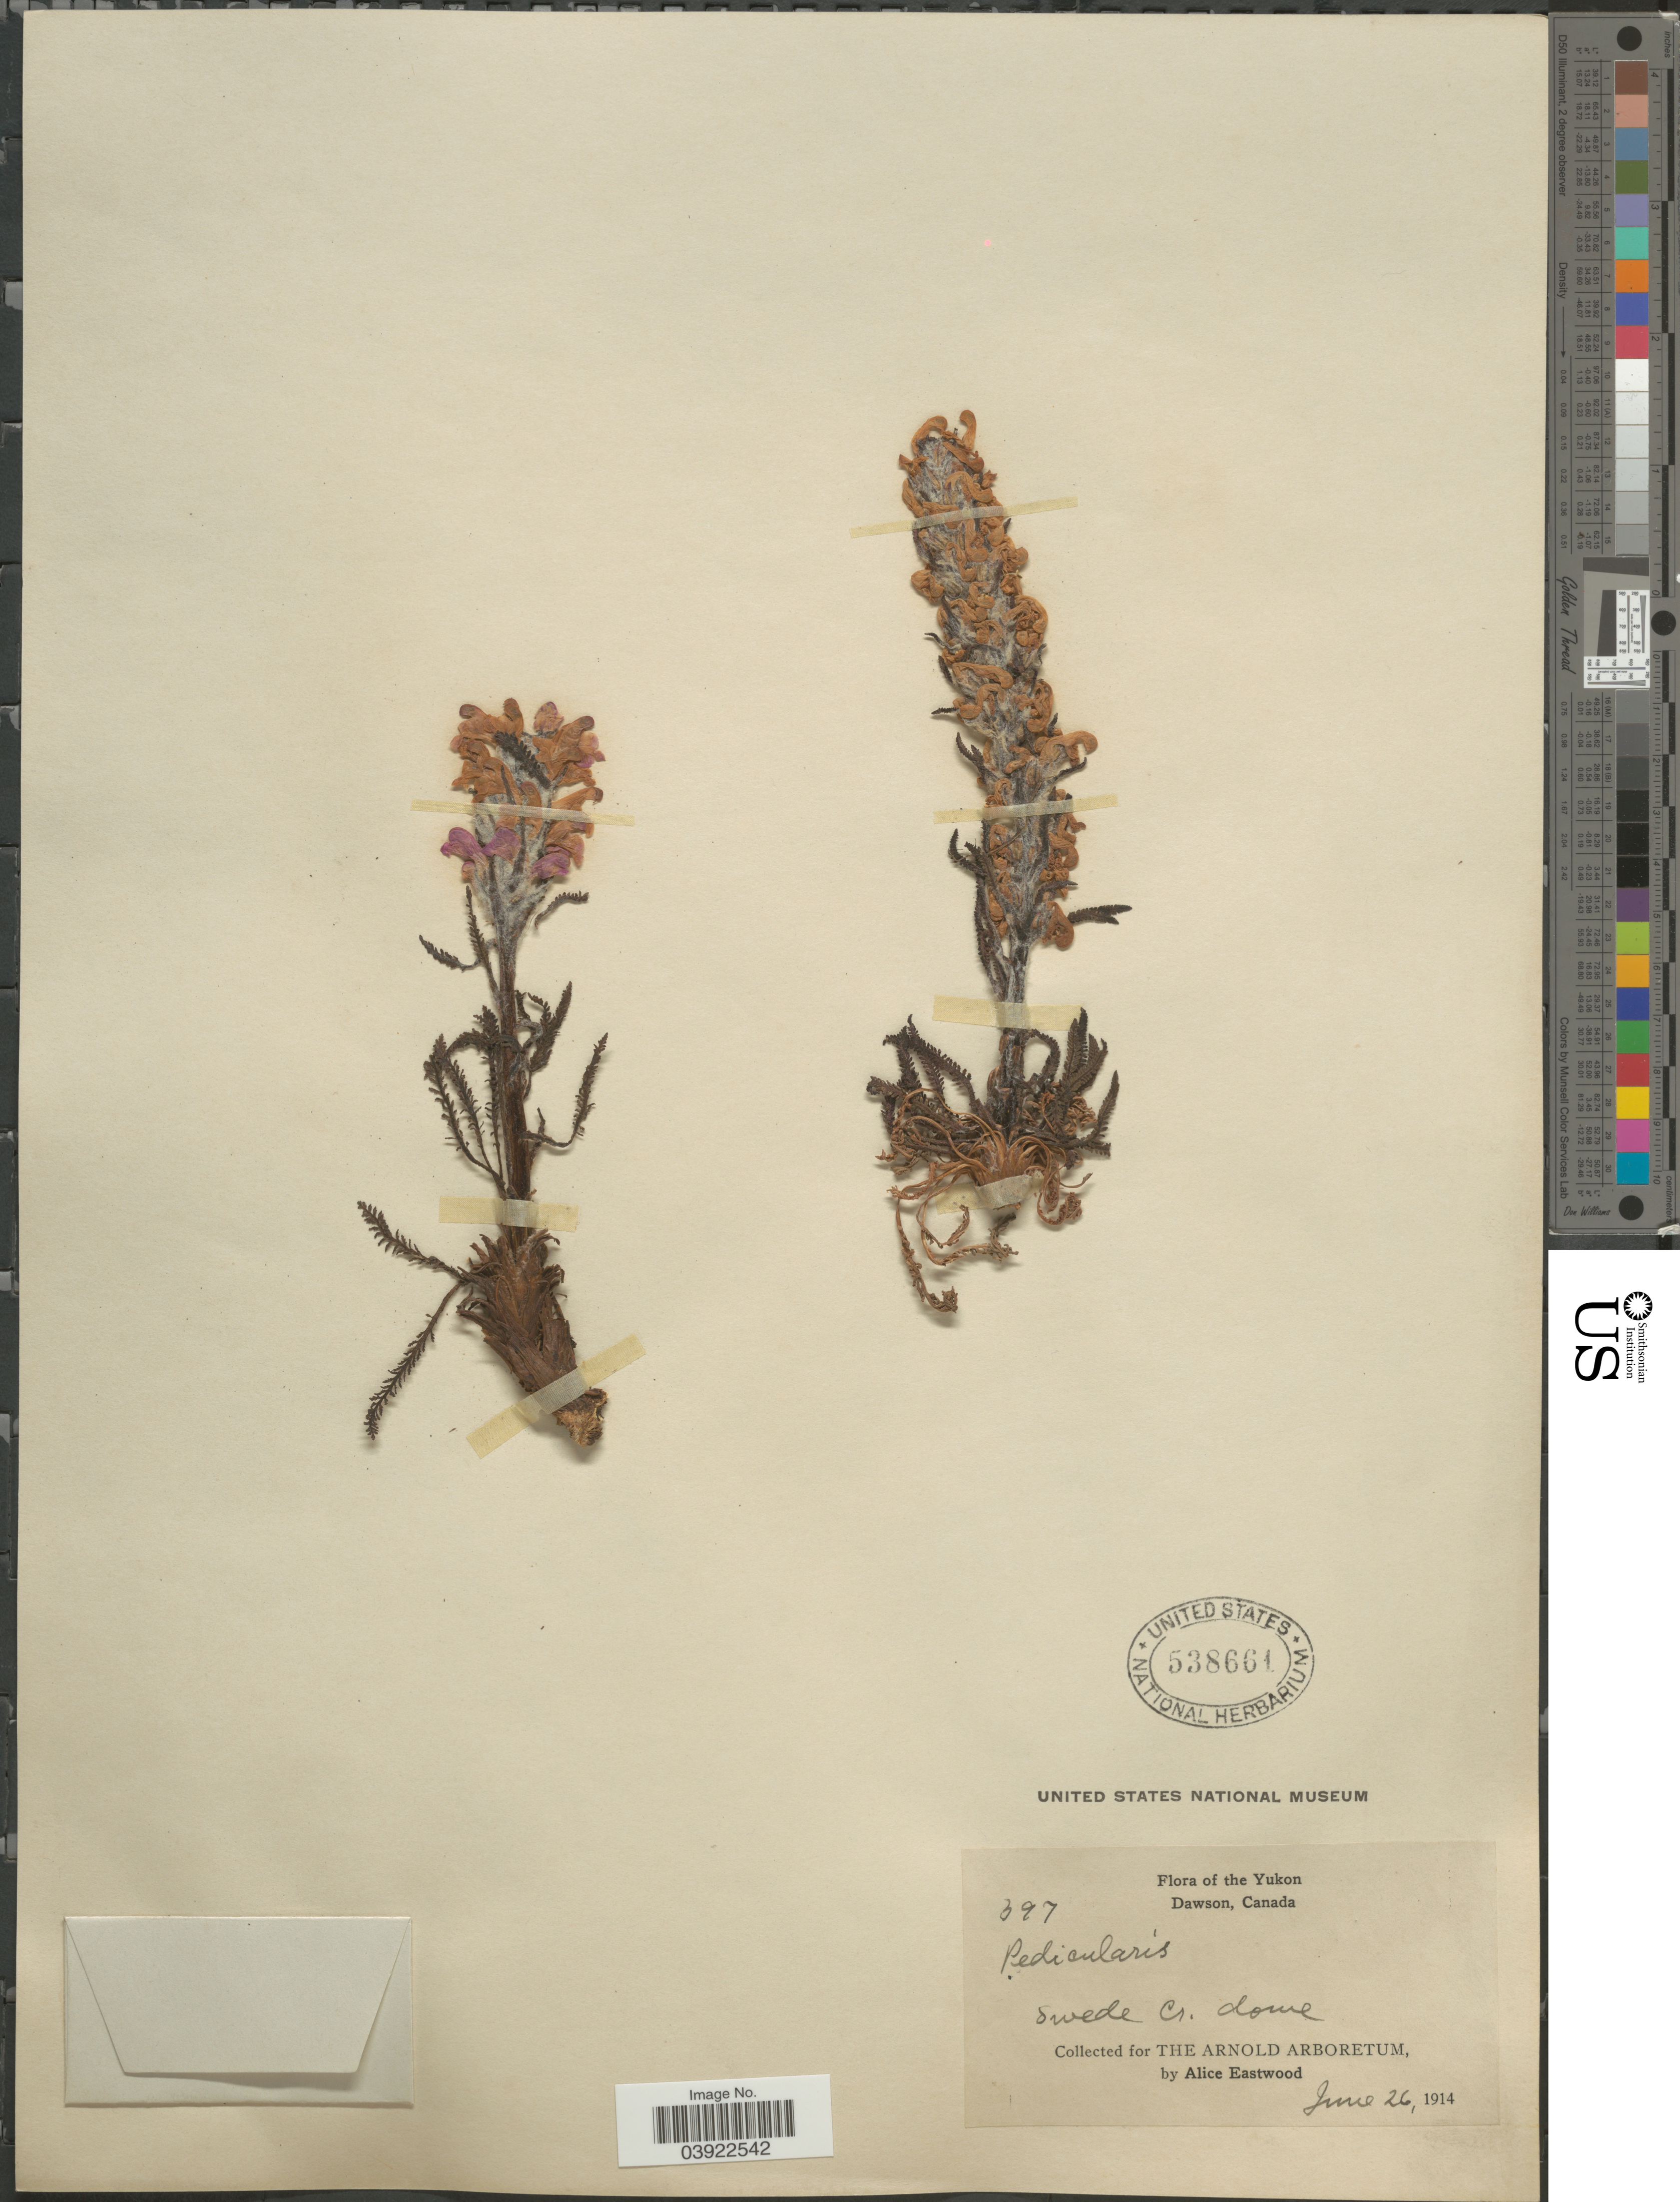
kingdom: Plantae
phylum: Tracheophyta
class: Magnoliopsida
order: Lamiales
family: Orobanchaceae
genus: Pedicularis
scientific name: Pedicularis lanata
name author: Willd. ex Cham. & Schltdl.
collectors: A. Eastwood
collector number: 397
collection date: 1914-06-26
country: Canada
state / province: Yukon Territory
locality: The Yukon. Dawson. Swede Cr. dome.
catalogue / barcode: US 538661